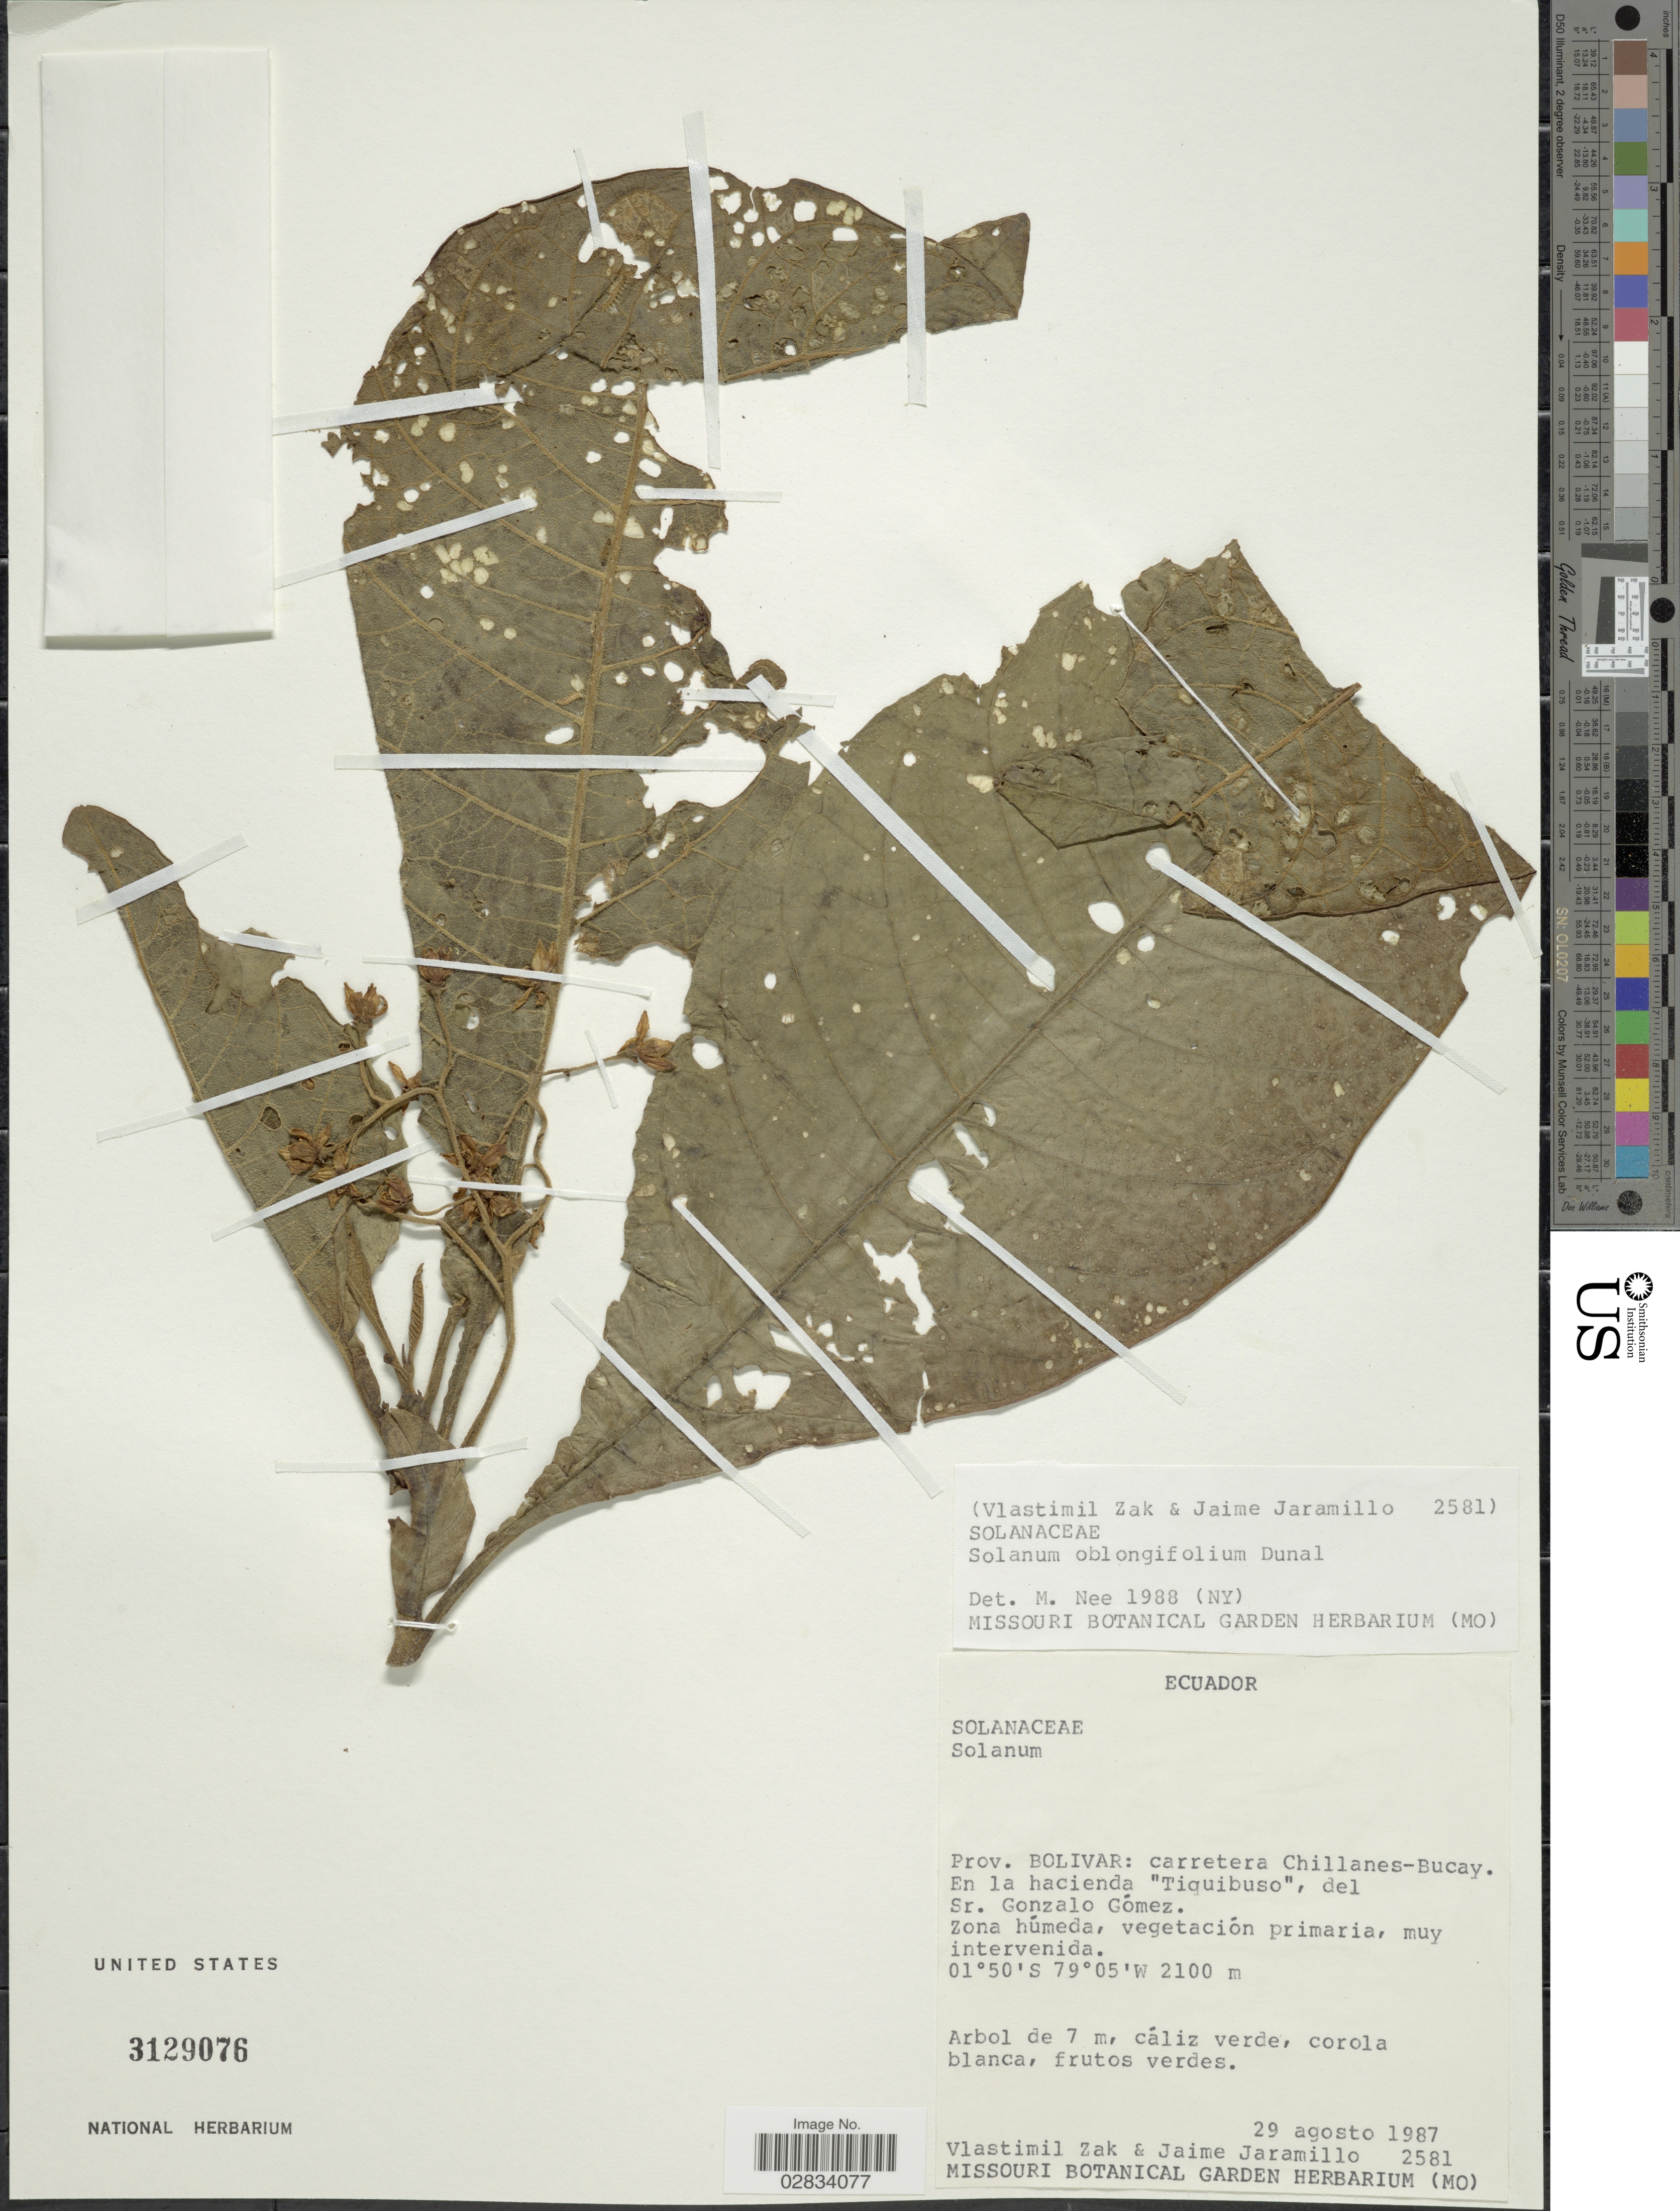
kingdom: Plantae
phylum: Tracheophyta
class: Magnoliopsida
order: Solanales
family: Solanaceae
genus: Solanum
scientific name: Solanum oblongifolium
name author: Duval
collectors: V. Zak & J. Jaramillo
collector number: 2581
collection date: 1987-08-29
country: Ecuador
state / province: Bolívar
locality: Carretera Chillanes-Bucay. En la hacienda 'Tiquibuso', del Sr. Gonzalo Gómez.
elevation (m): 2100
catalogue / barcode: US 3129076